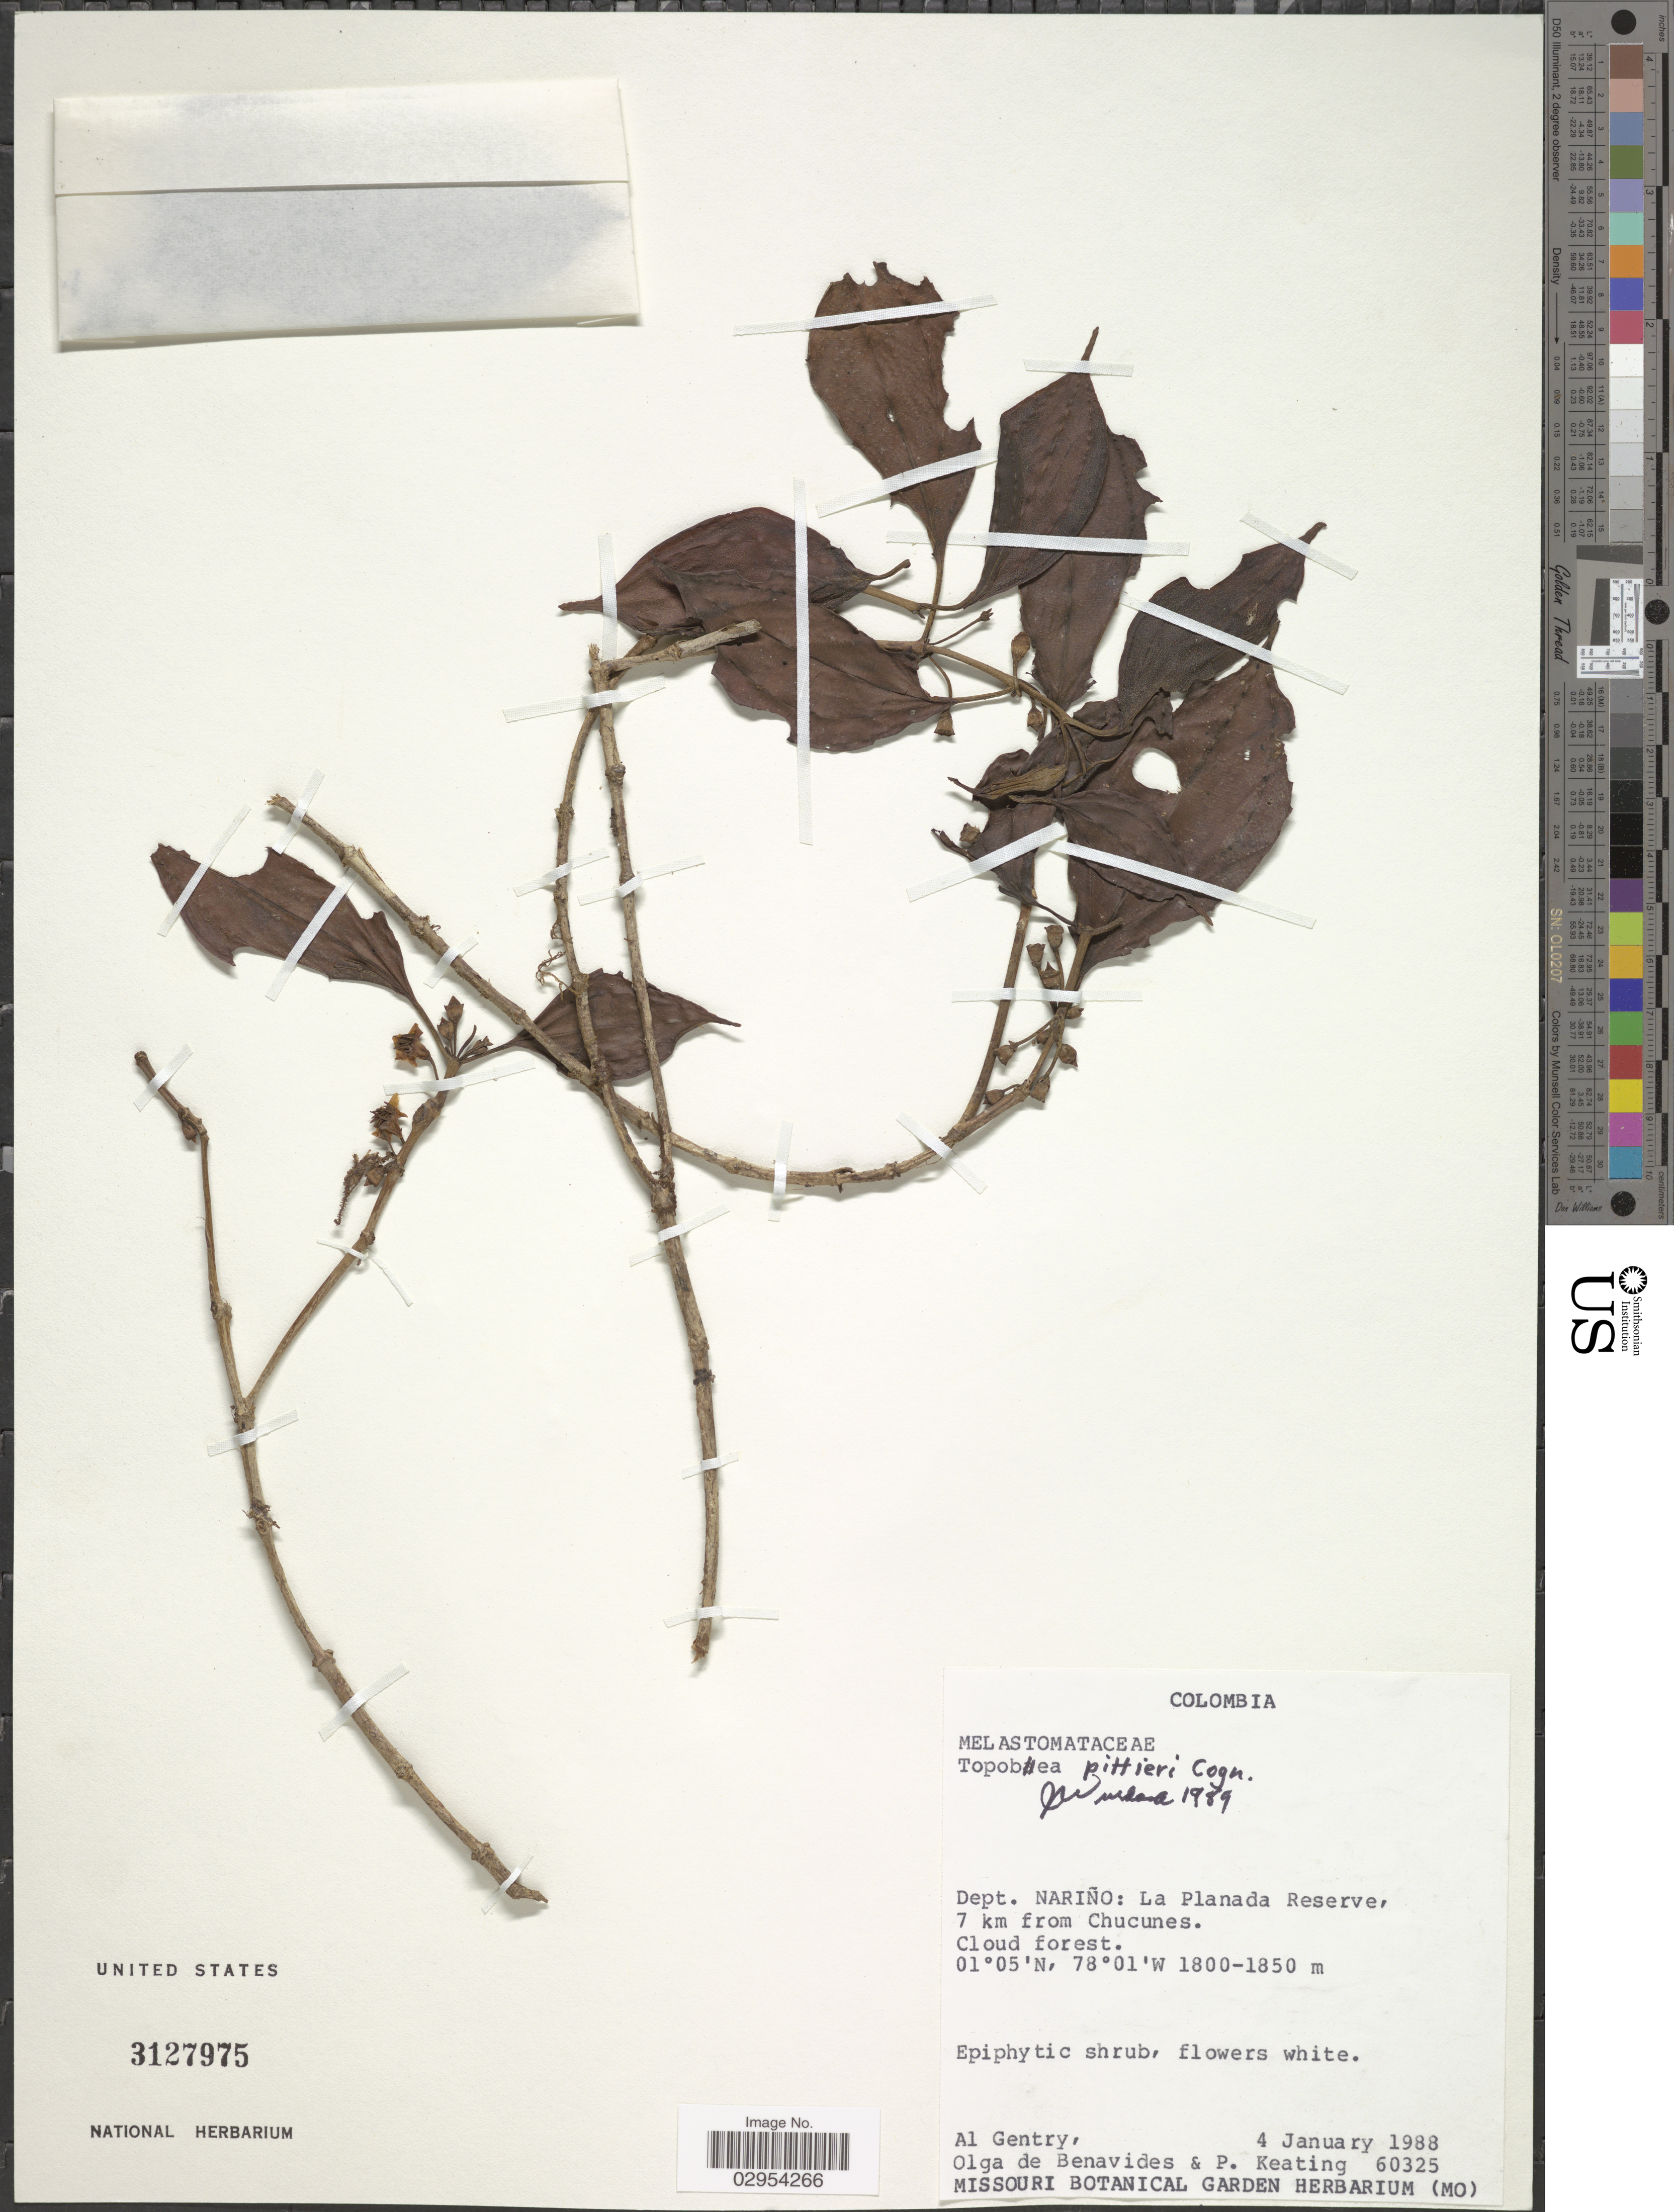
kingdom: Plantae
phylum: Tracheophyta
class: Magnoliopsida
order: Myrtales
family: Melastomataceae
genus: Topobea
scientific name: Topobea pittieri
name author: Cogn.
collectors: A. H. Gentry, Olga S. de Benavides & P. Keating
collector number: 60325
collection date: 1988-01-04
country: Colombia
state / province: Nariño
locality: Dept. Nariño: La Planada Reserve, 7 km from Chucunes.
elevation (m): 1800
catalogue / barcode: US 3127975